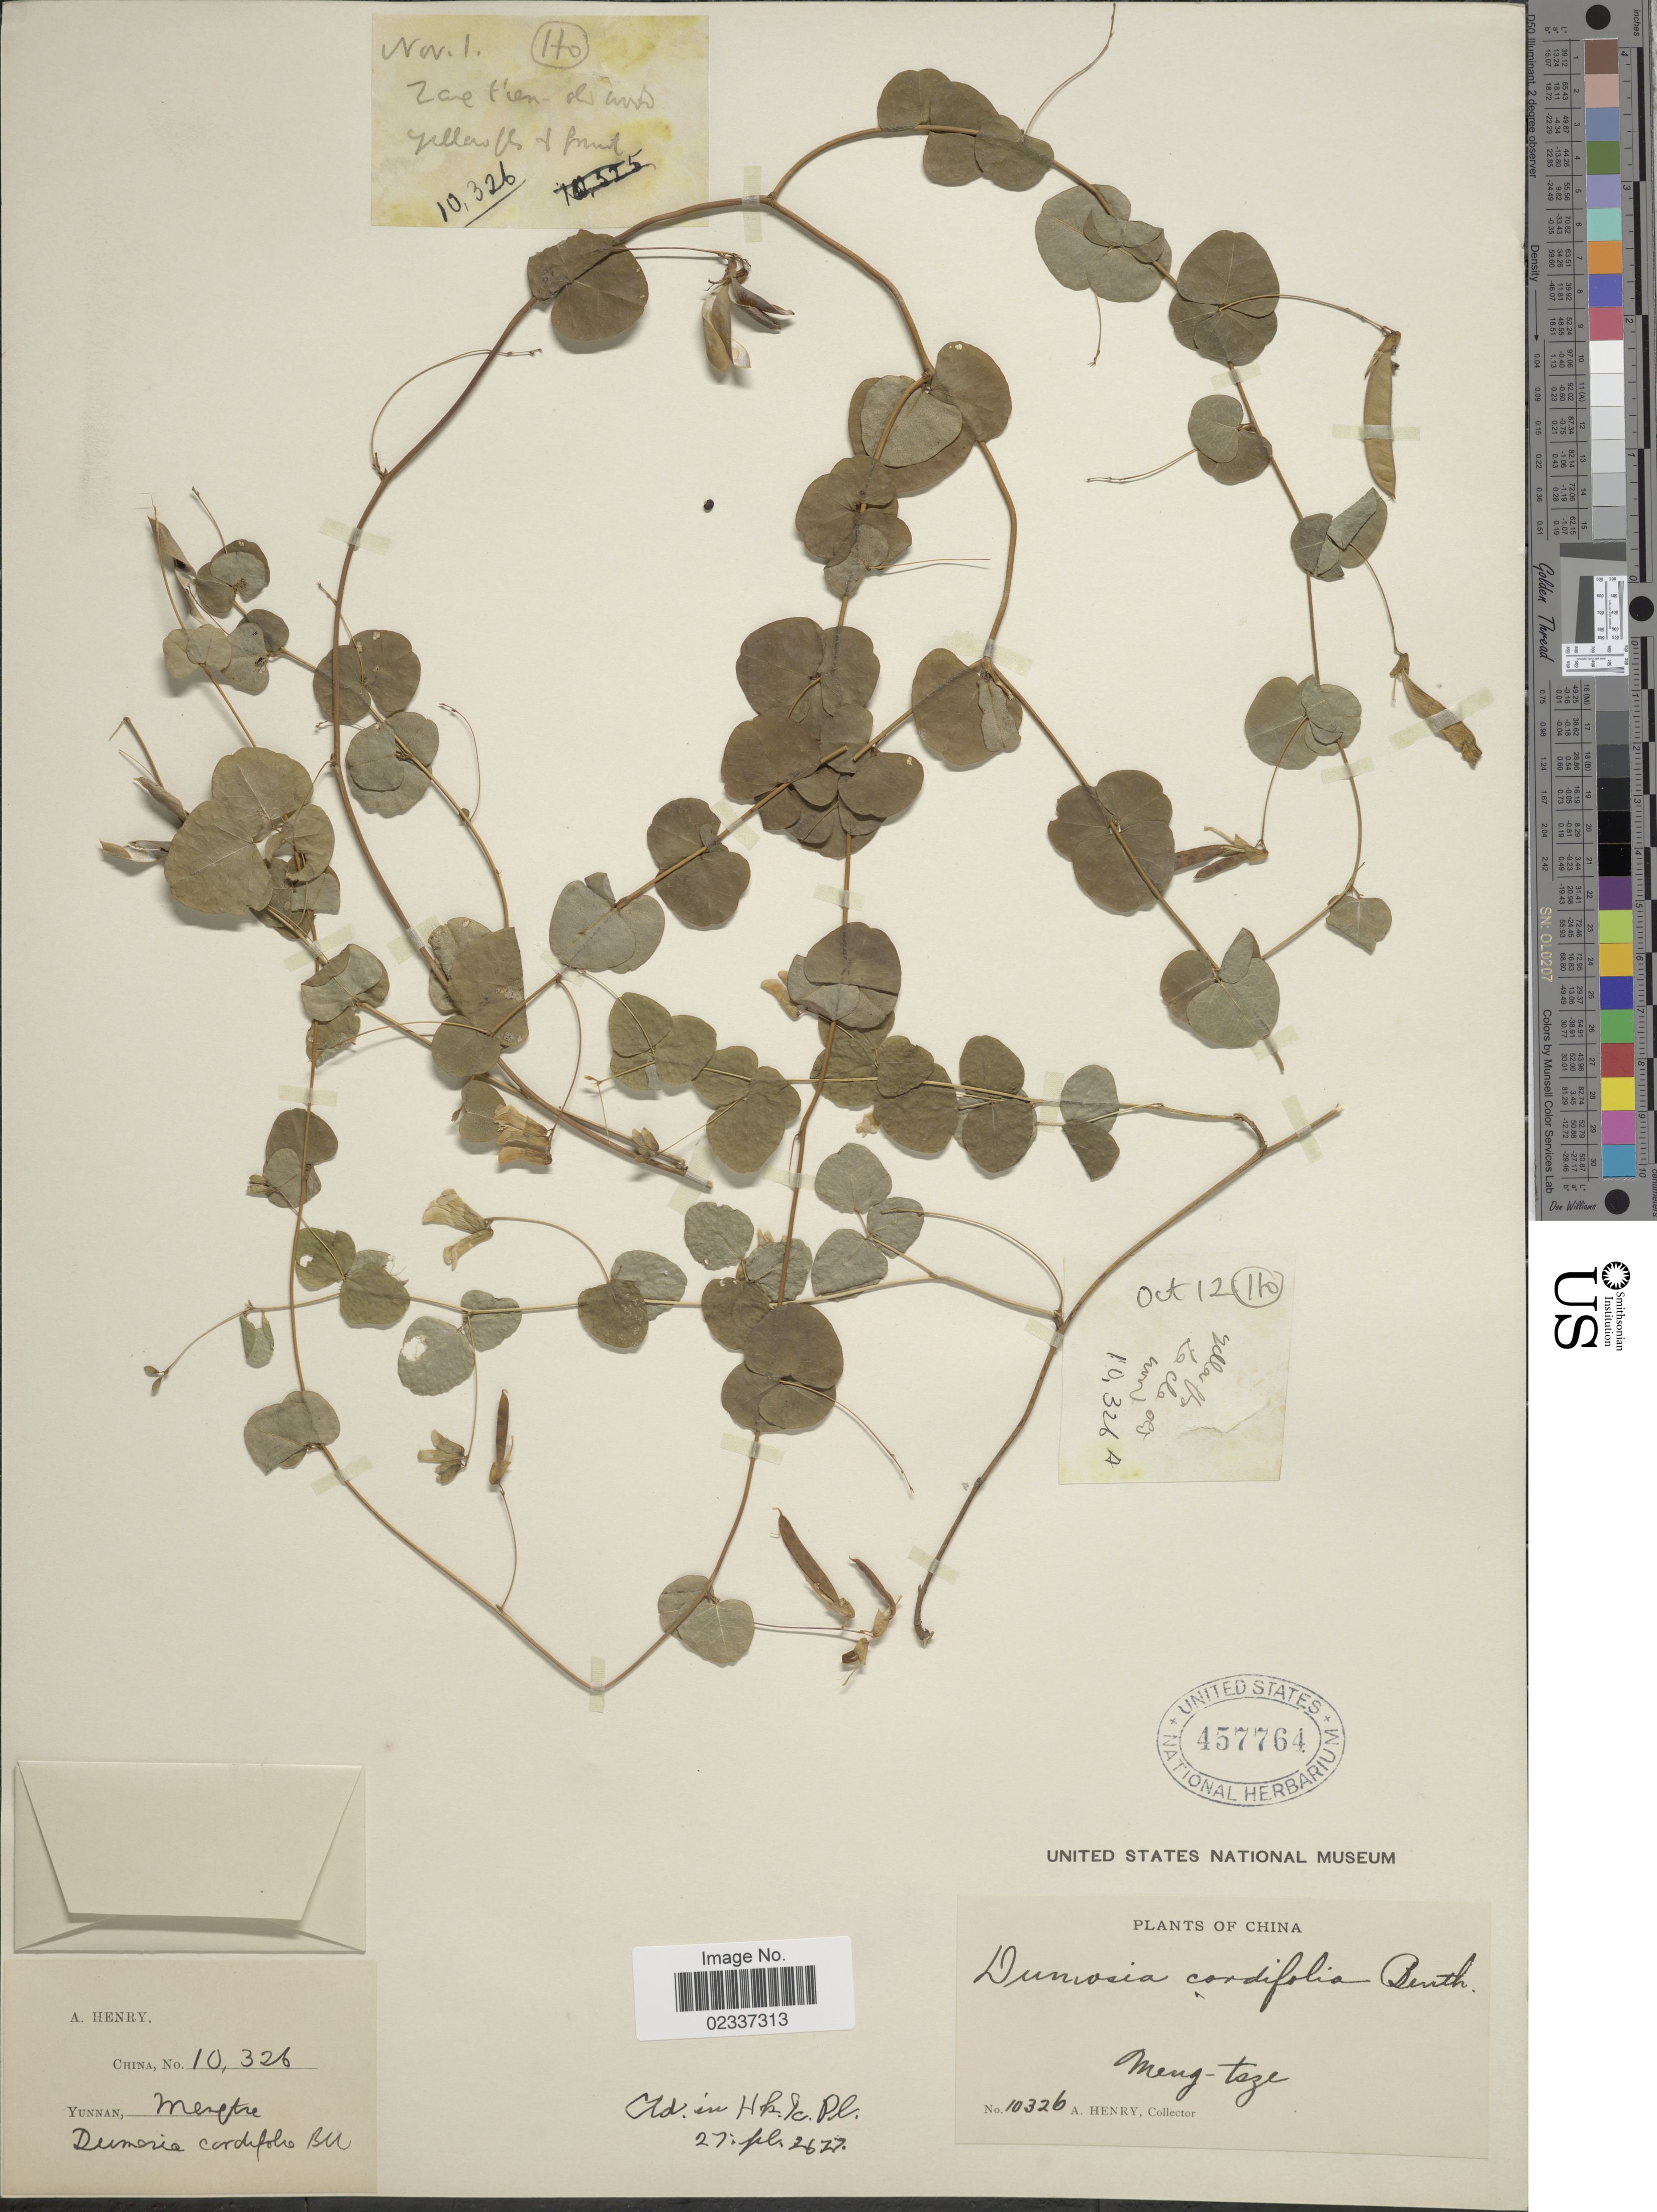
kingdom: Plantae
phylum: Tracheophyta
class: Magnoliopsida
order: Fabales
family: Fabaceae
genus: Dumasia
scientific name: Dumasia cordifolia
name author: Baker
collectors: A. Henry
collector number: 10326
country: China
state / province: Yunnan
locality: Yunnan, Mengtze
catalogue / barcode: US 457764